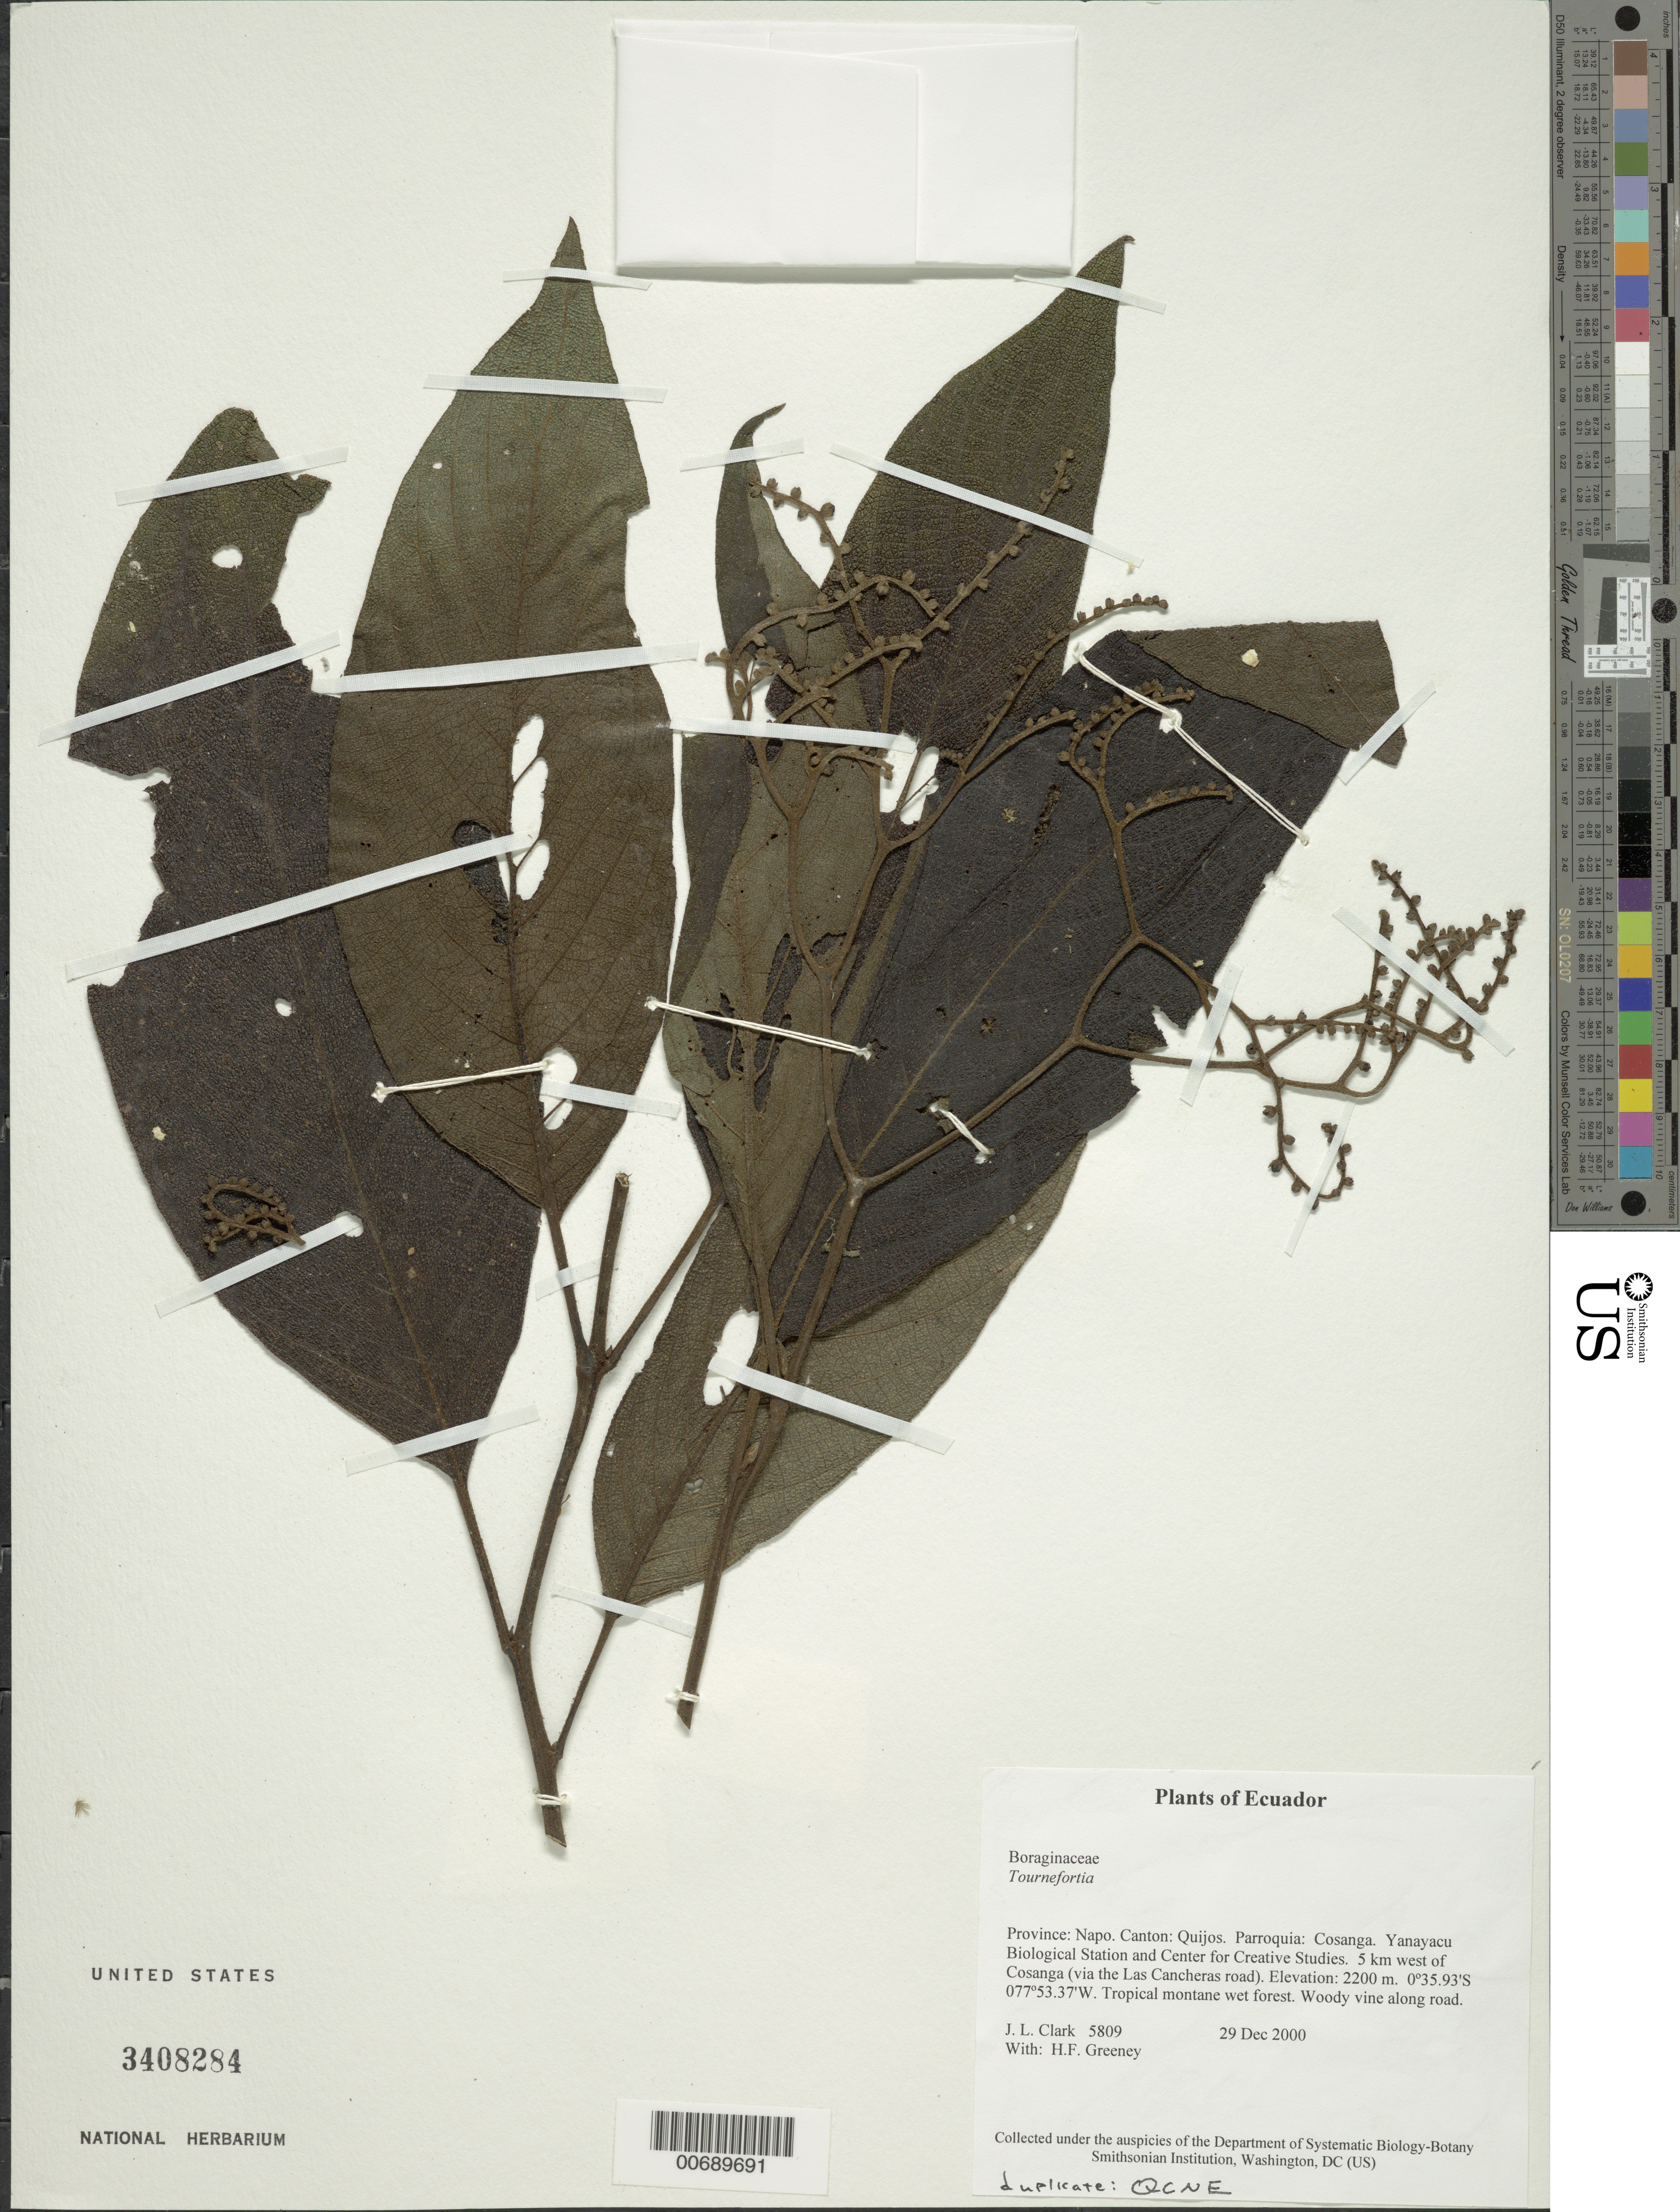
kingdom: Plantae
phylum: Tracheophyta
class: Magnoliopsida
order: Boraginales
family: Heliotropiaceae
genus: Tournefortia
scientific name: Tournefortia sp.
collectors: J. L. Clark & H. Greeney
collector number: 5809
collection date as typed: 29 Dec 2000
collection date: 2000-12-29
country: Ecuador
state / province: Napo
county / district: Quijos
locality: Parroquia: Cosanga. Yanayacu Biological Station and Center for Creative Studies. 5 km west of Cosanga (via the Las Cancheras road).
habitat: Tropical montane wet forest.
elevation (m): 2200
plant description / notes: QCNE, US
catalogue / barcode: US 3408284